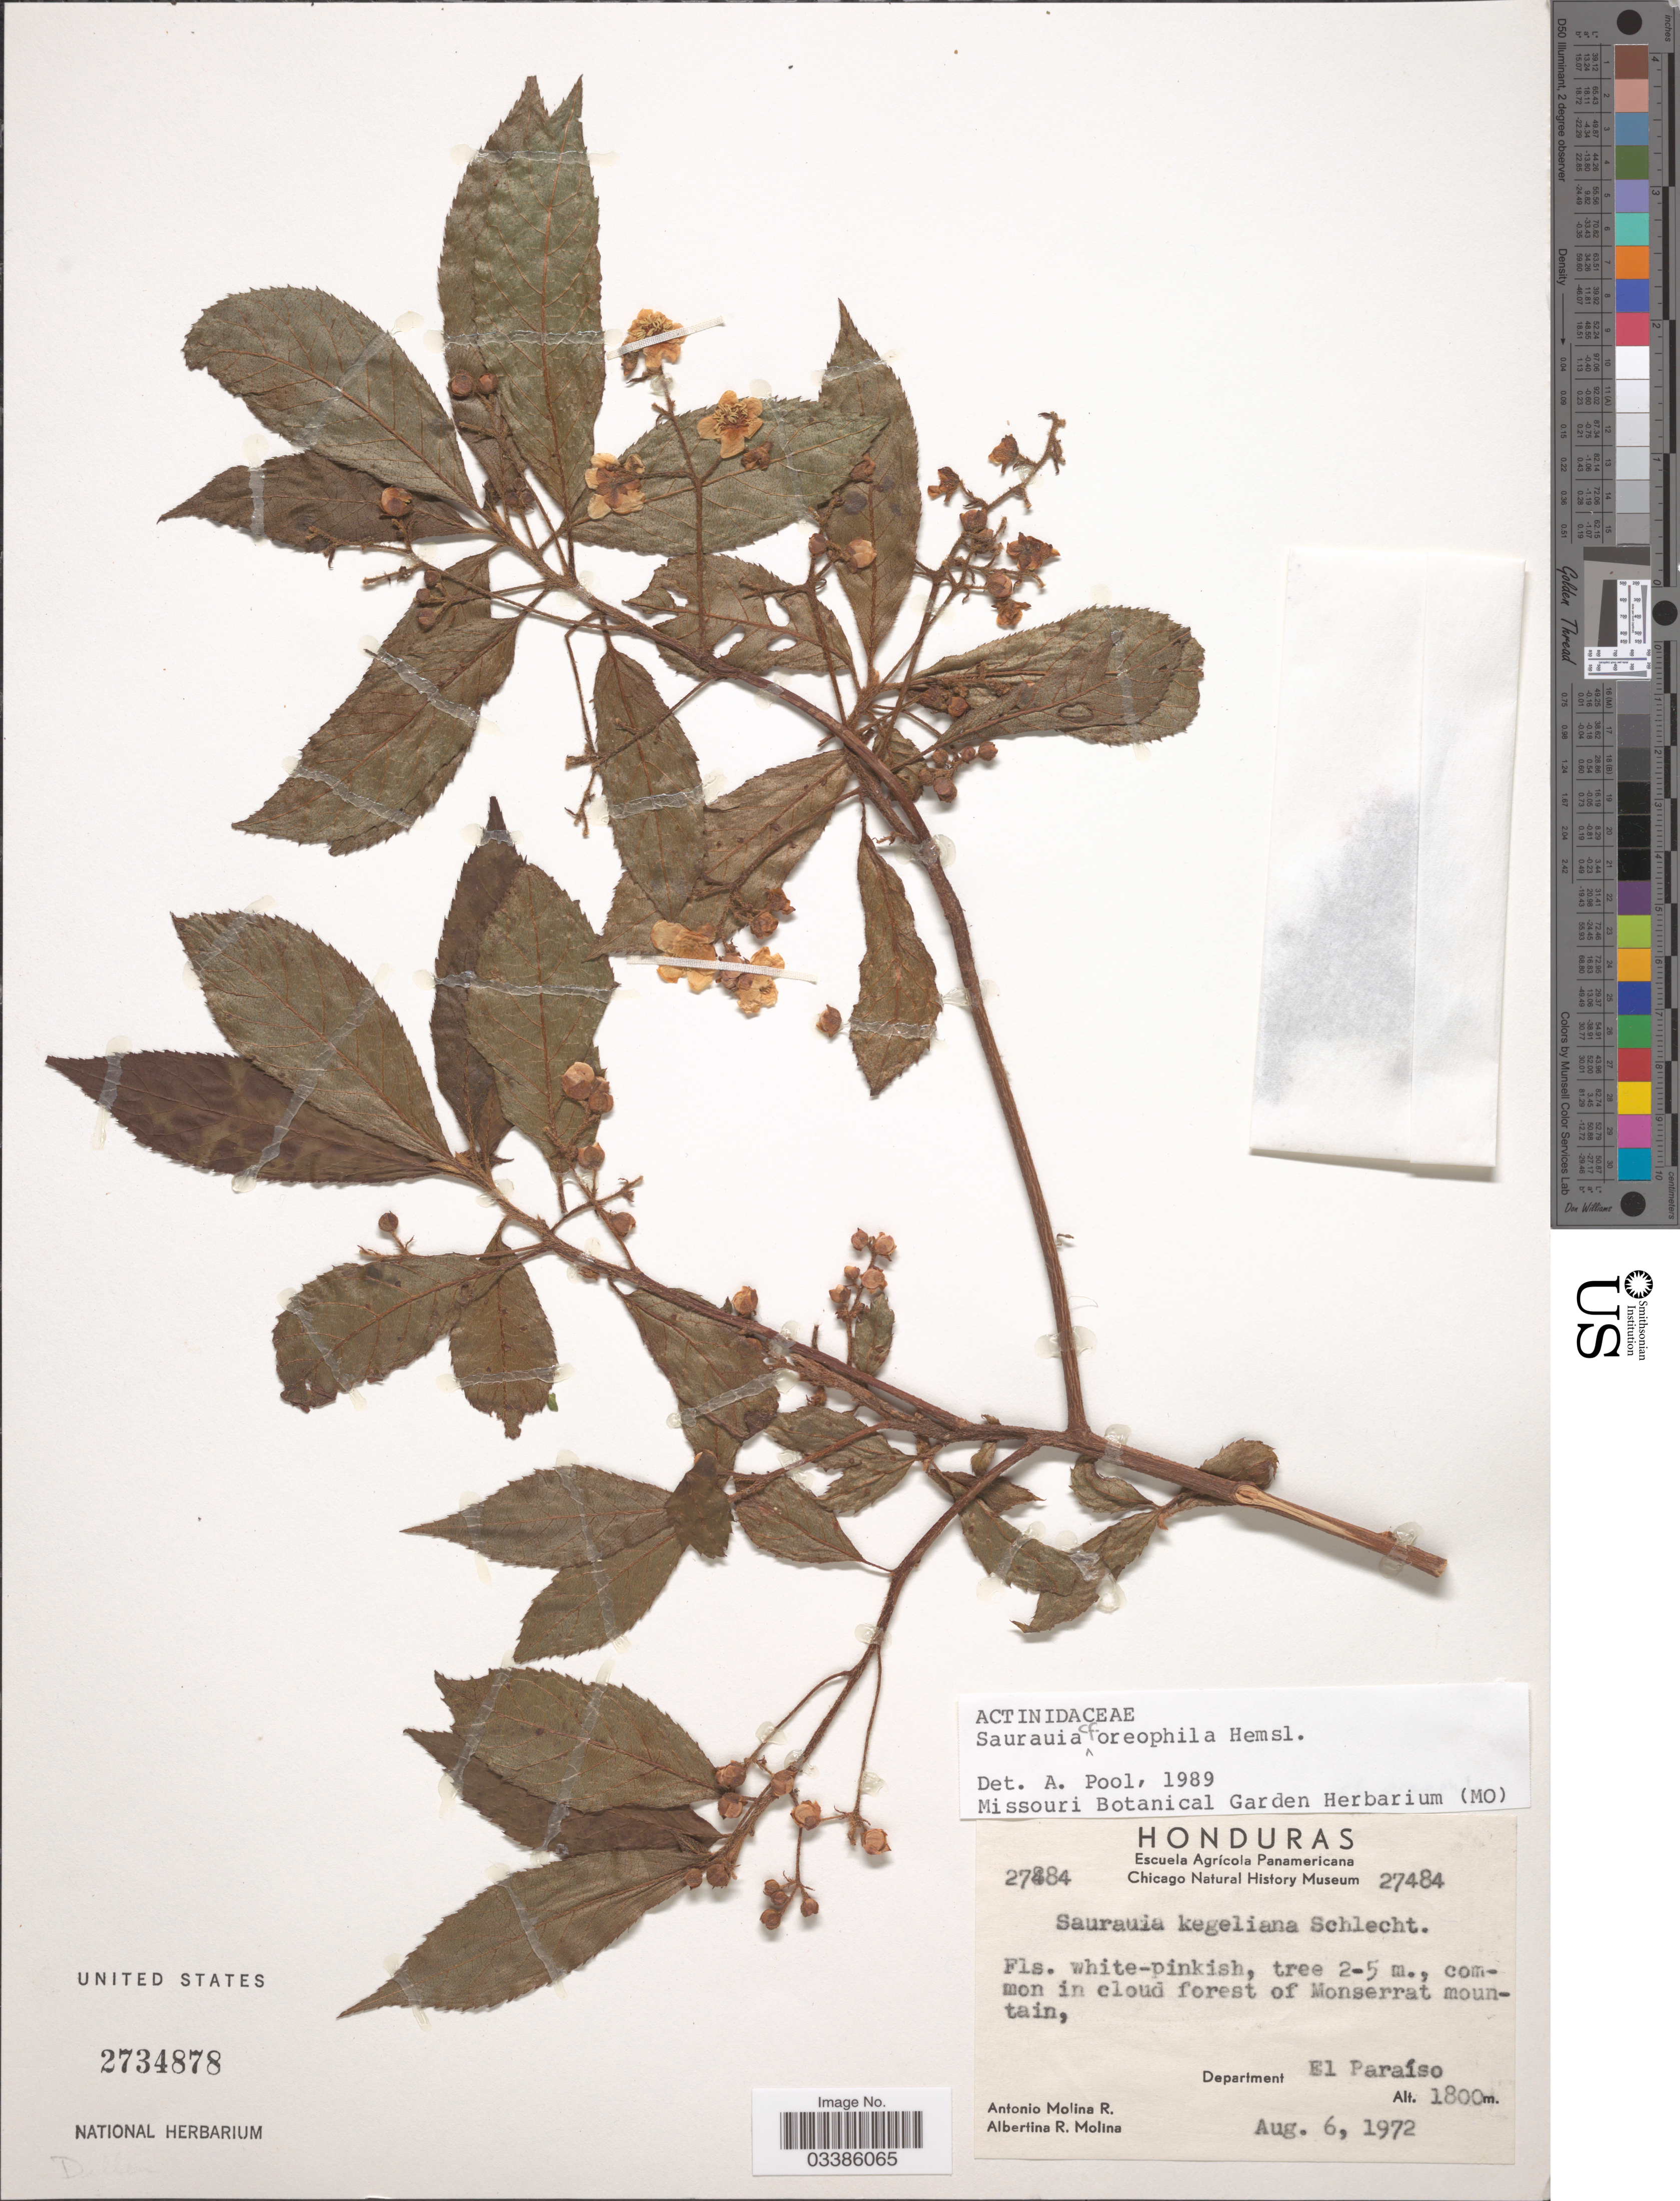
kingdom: Plantae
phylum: Tracheophyta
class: Magnoliopsida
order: Ericales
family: Actinidiaceae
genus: Saurauia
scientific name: Saurauia oreophila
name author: Hemsl.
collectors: A. Molina R. & A. R. Molina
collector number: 27484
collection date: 1972-08-06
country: Honduras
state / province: El Paraíso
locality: Common in cloud forest of Monserrat mountain, Department El Paraíso.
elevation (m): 1800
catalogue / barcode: US 2734878